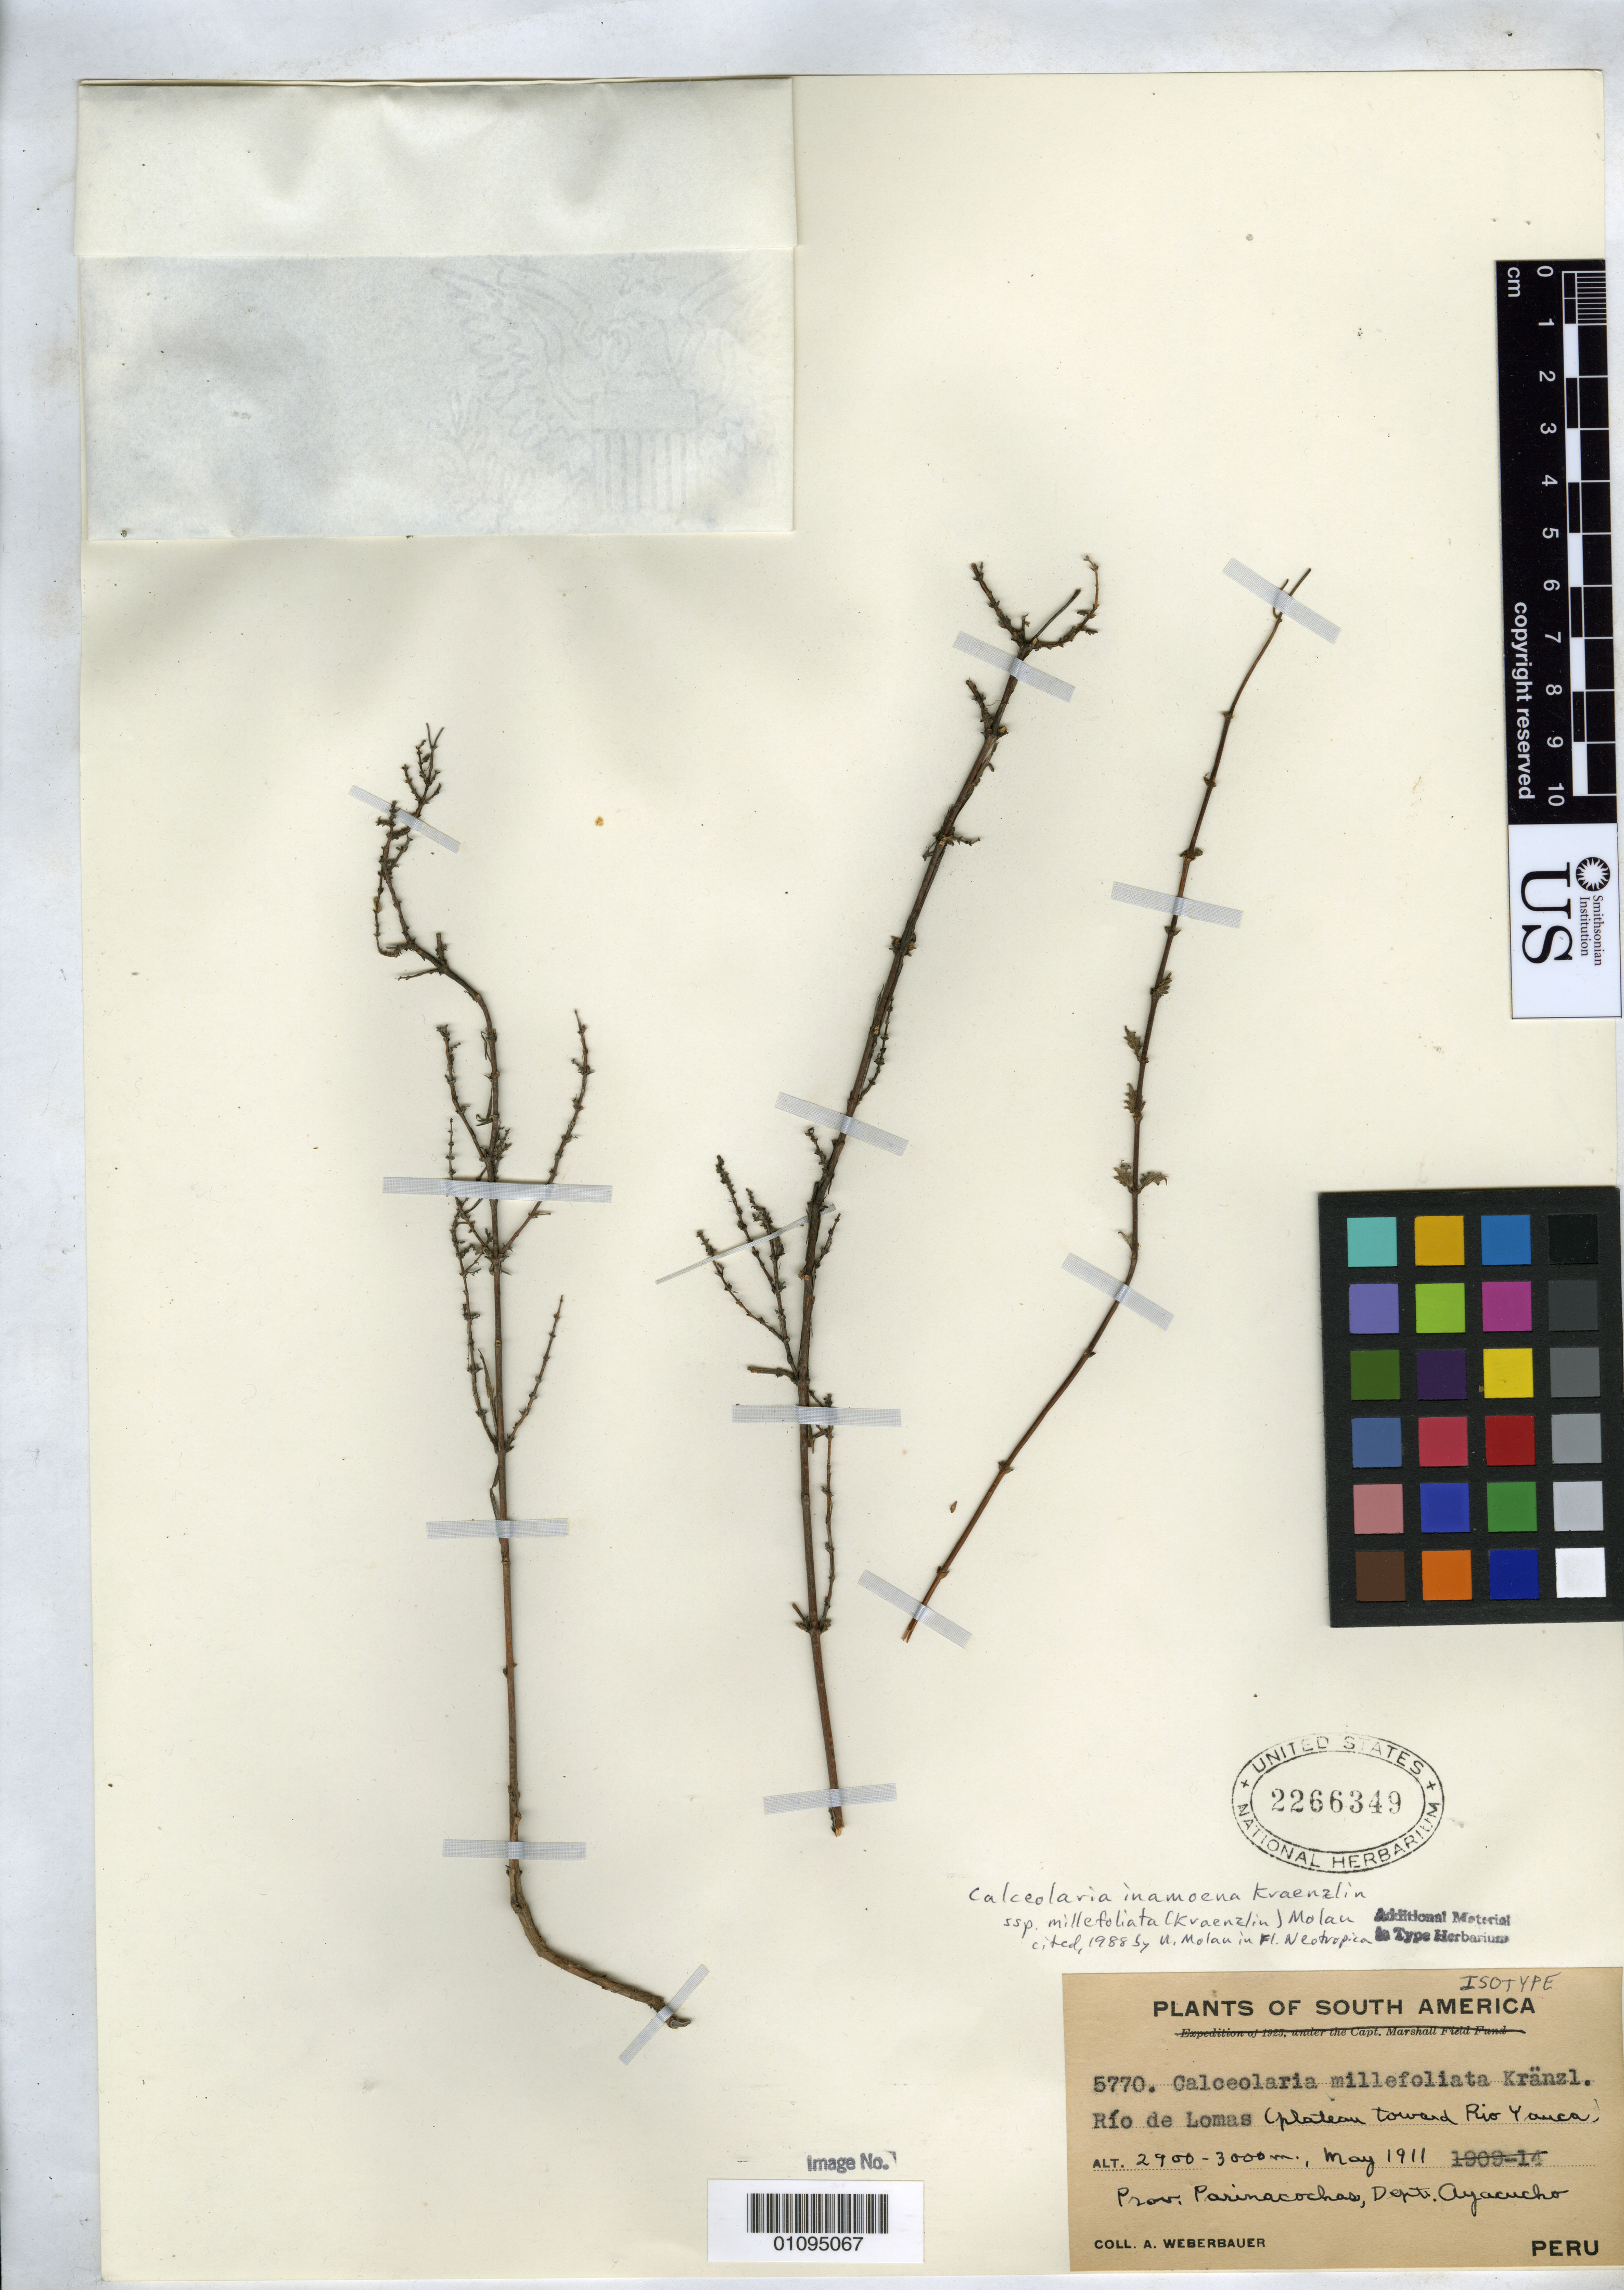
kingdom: Plantae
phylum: Tracheophyta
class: Magnoliopsida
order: Lamiales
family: Calceolariaceae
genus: Calceolaria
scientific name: Calceolaria millefoliata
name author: Kraenzl.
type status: Isotype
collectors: A. Weberbauer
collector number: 5770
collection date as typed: May 1911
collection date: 1911-05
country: Peru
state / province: Ayacucho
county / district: Parinacochas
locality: Río de Lomas and Río Yanca, Parinacochas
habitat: Plateau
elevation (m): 2900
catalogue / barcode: US 2266349